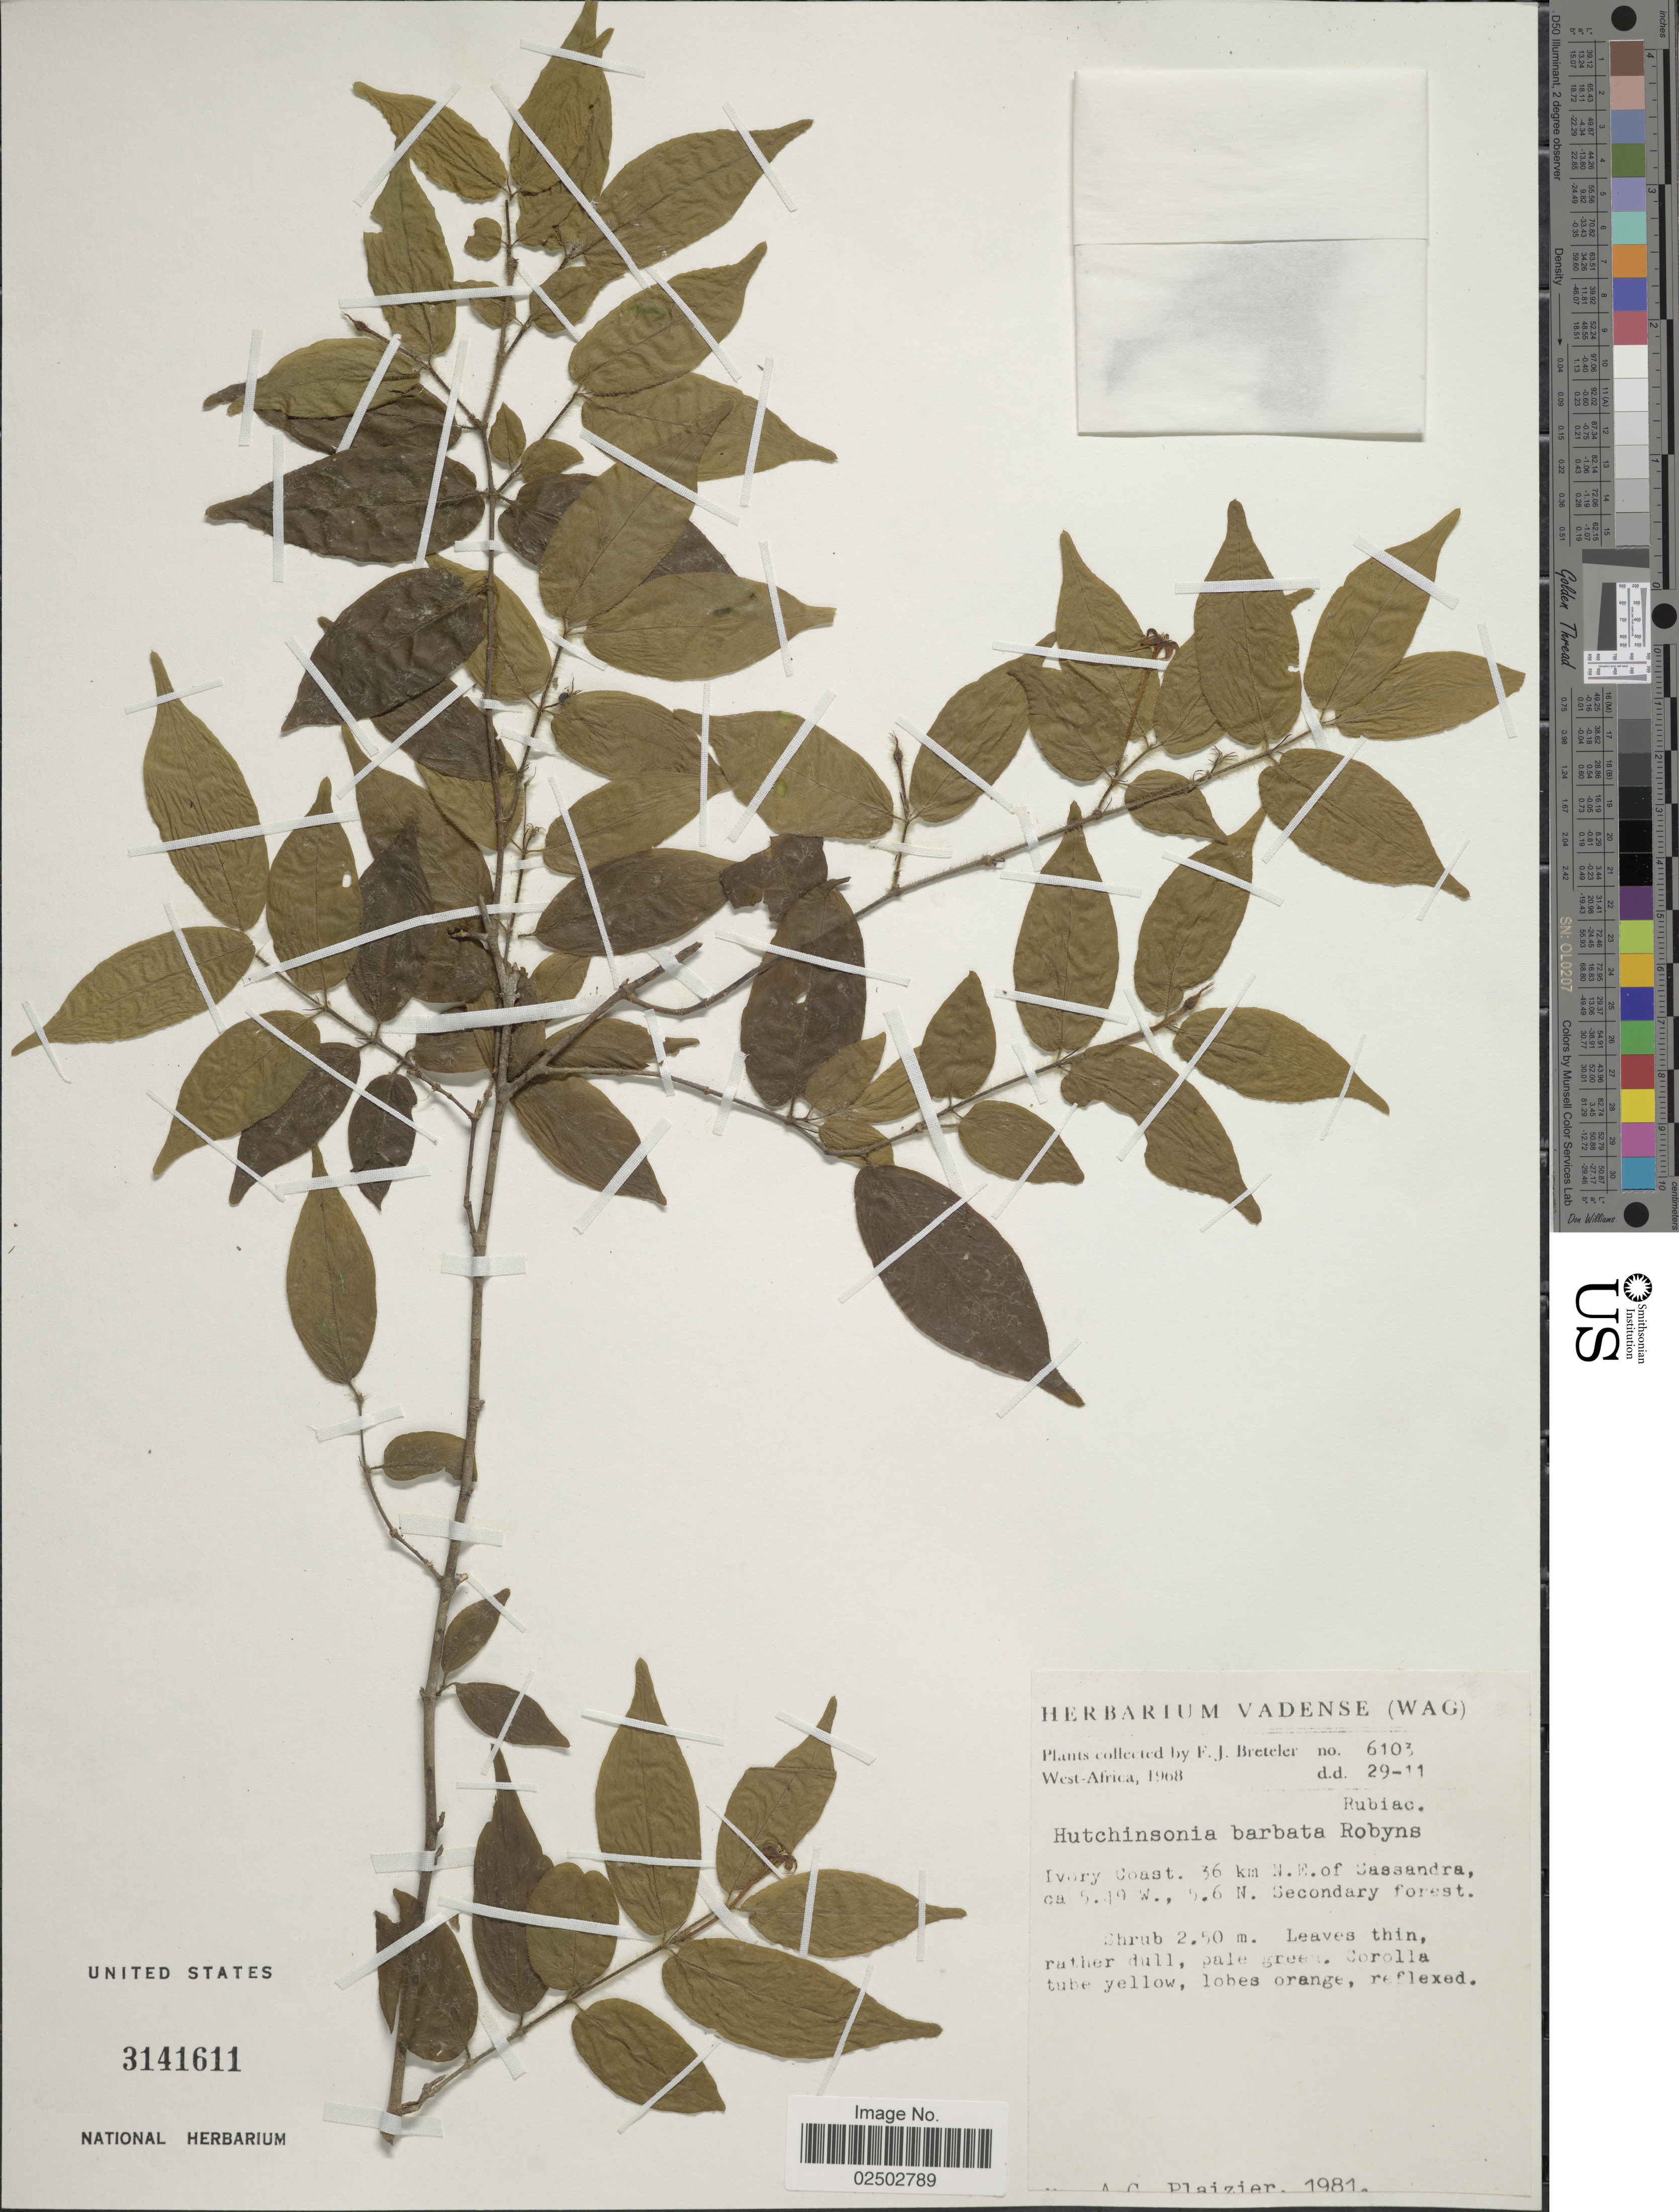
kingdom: Plantae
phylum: Tracheophyta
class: Magnoliopsida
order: Gentianales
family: Rubiaceae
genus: Hutchinsonia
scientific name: Hutchinsonia barbata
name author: Robyns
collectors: F. J. Breteler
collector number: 6103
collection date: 1968-11-29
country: Ivory Coast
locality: Ivory Coast, 36 km. N. E. of Sassandra, Secondary forest, West-Afrika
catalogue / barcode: US 3141611